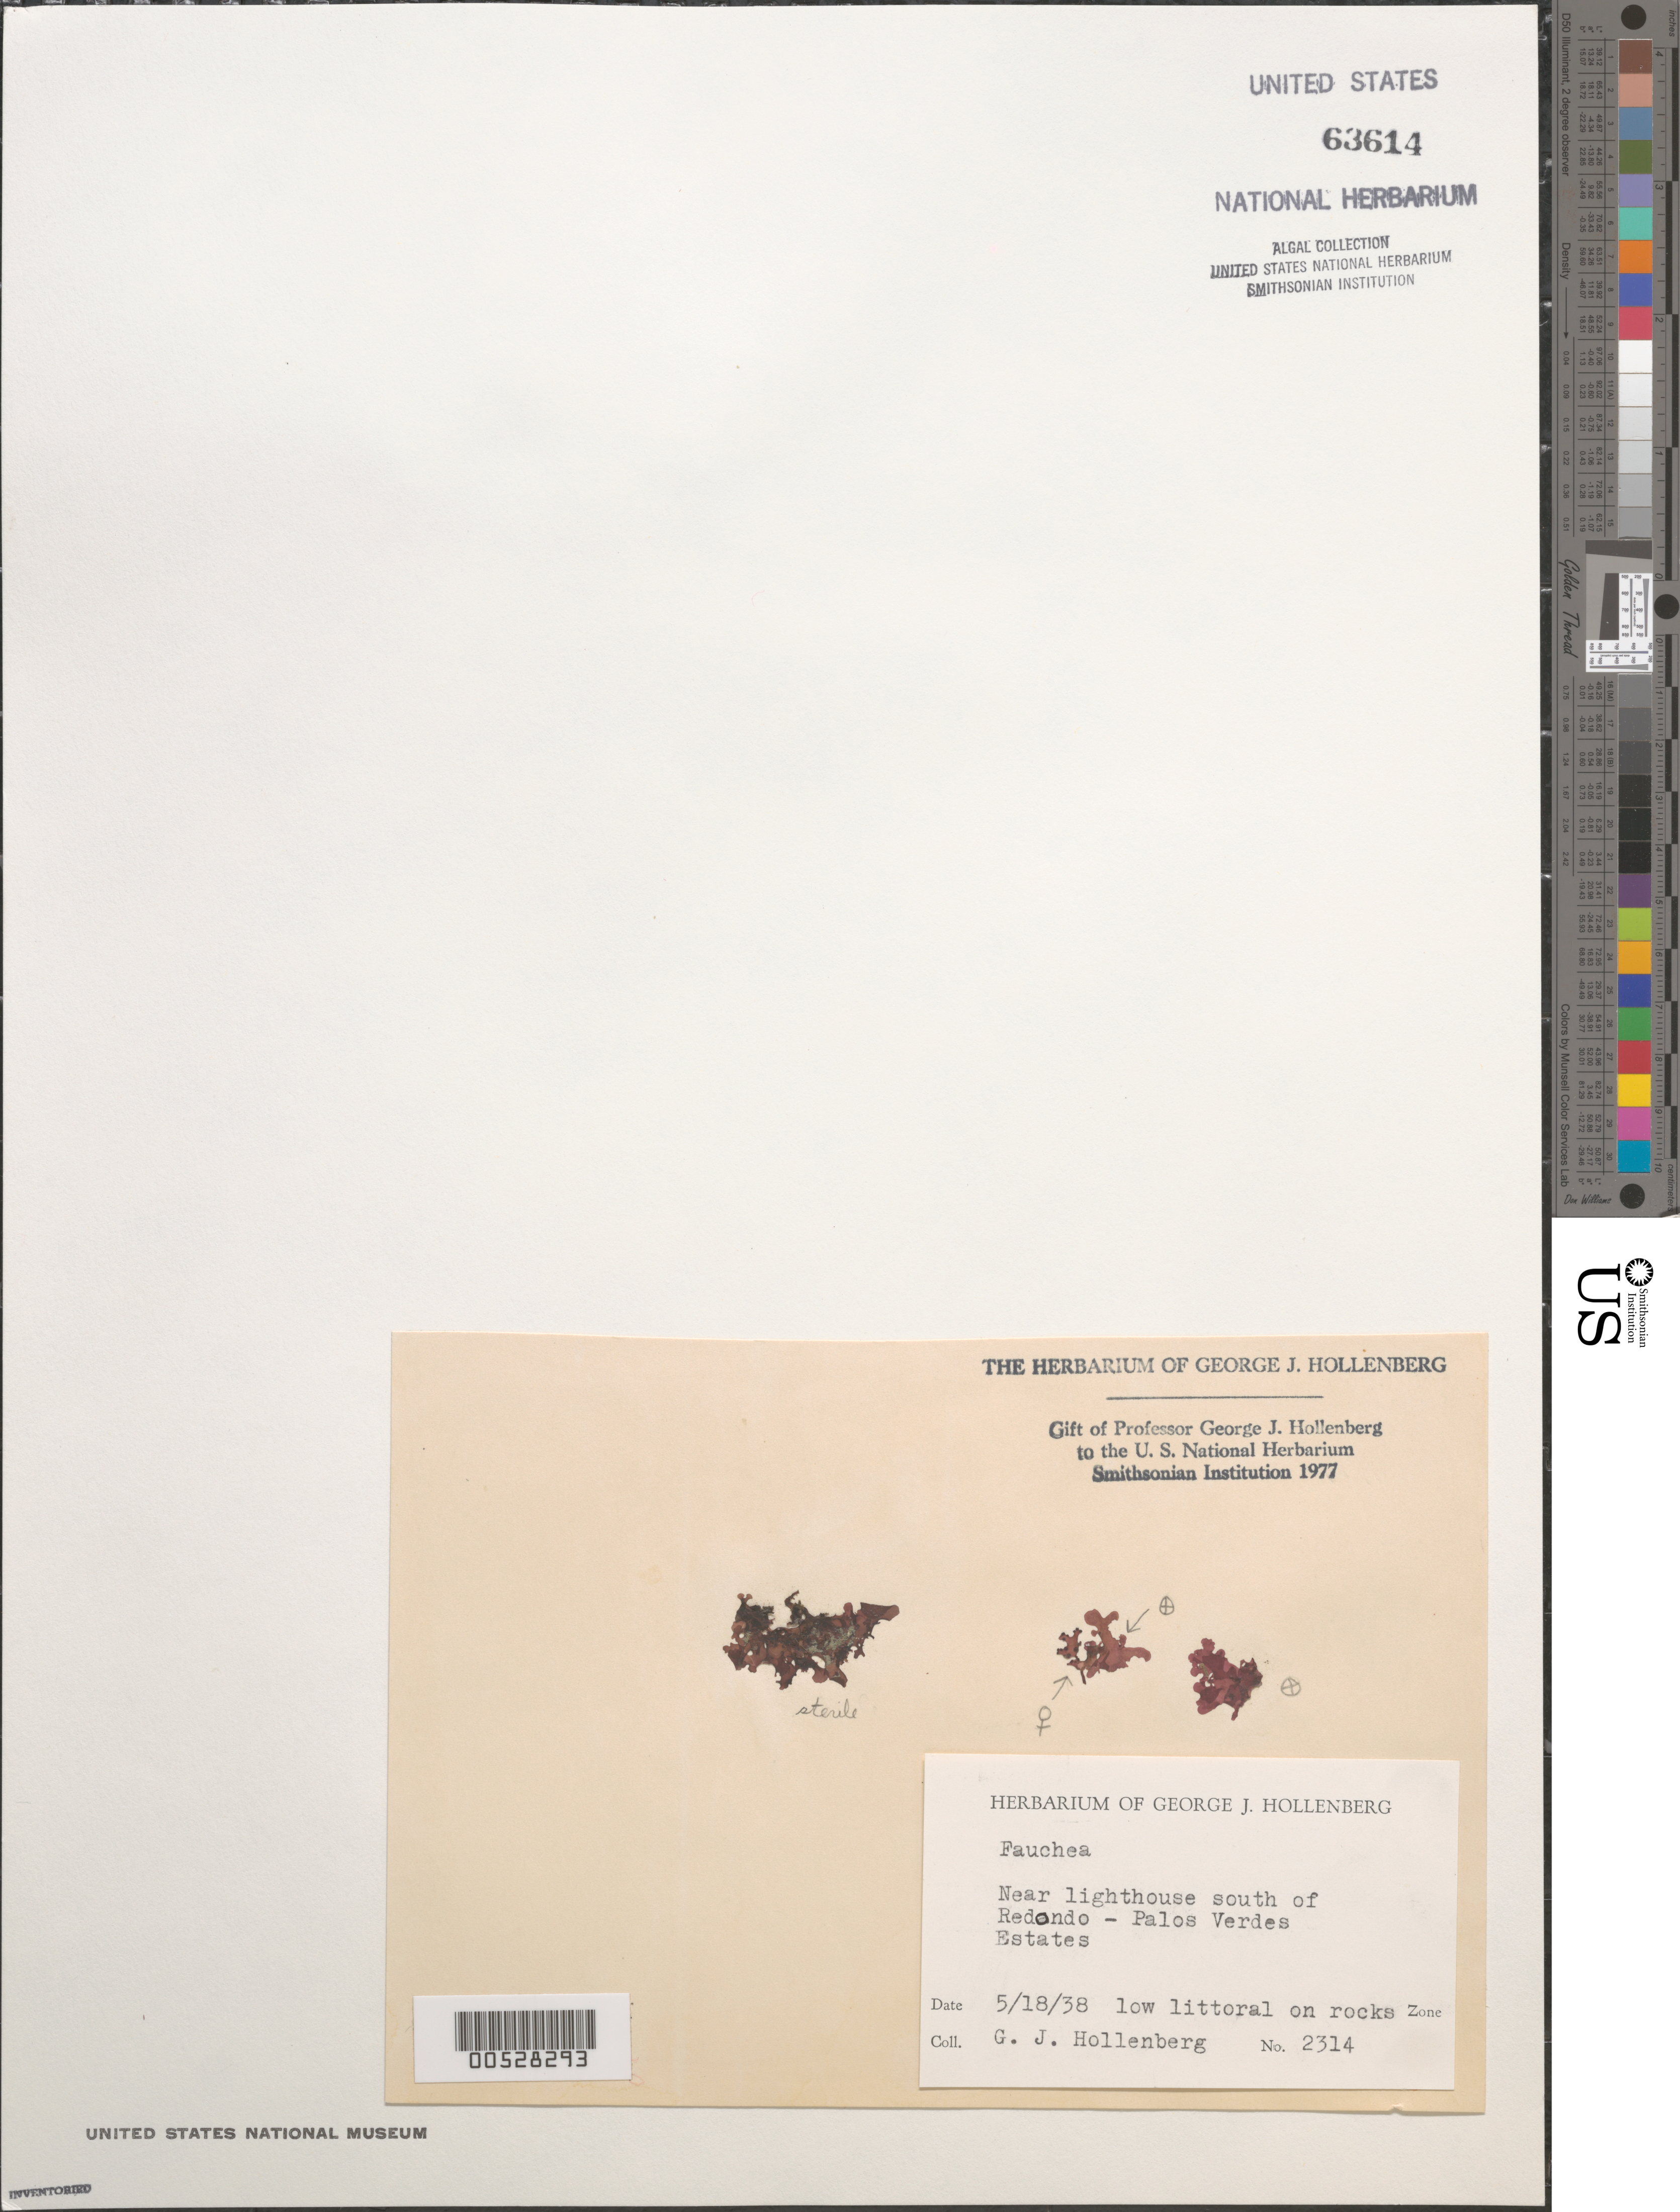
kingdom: Plantae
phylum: Rhodophyta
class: Florideophyceae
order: Rhodymeniales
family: Faucheaceae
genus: Fauchea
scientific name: Fauchea sp.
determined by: Hollenberg, George J.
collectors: G. Hollenberg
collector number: GJH 2314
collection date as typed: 18 May 1938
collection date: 1938-05-18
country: United States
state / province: California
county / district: Los Angeles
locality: Palos Verdes Estates, near lighthouse south of Redondo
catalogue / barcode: US 63614